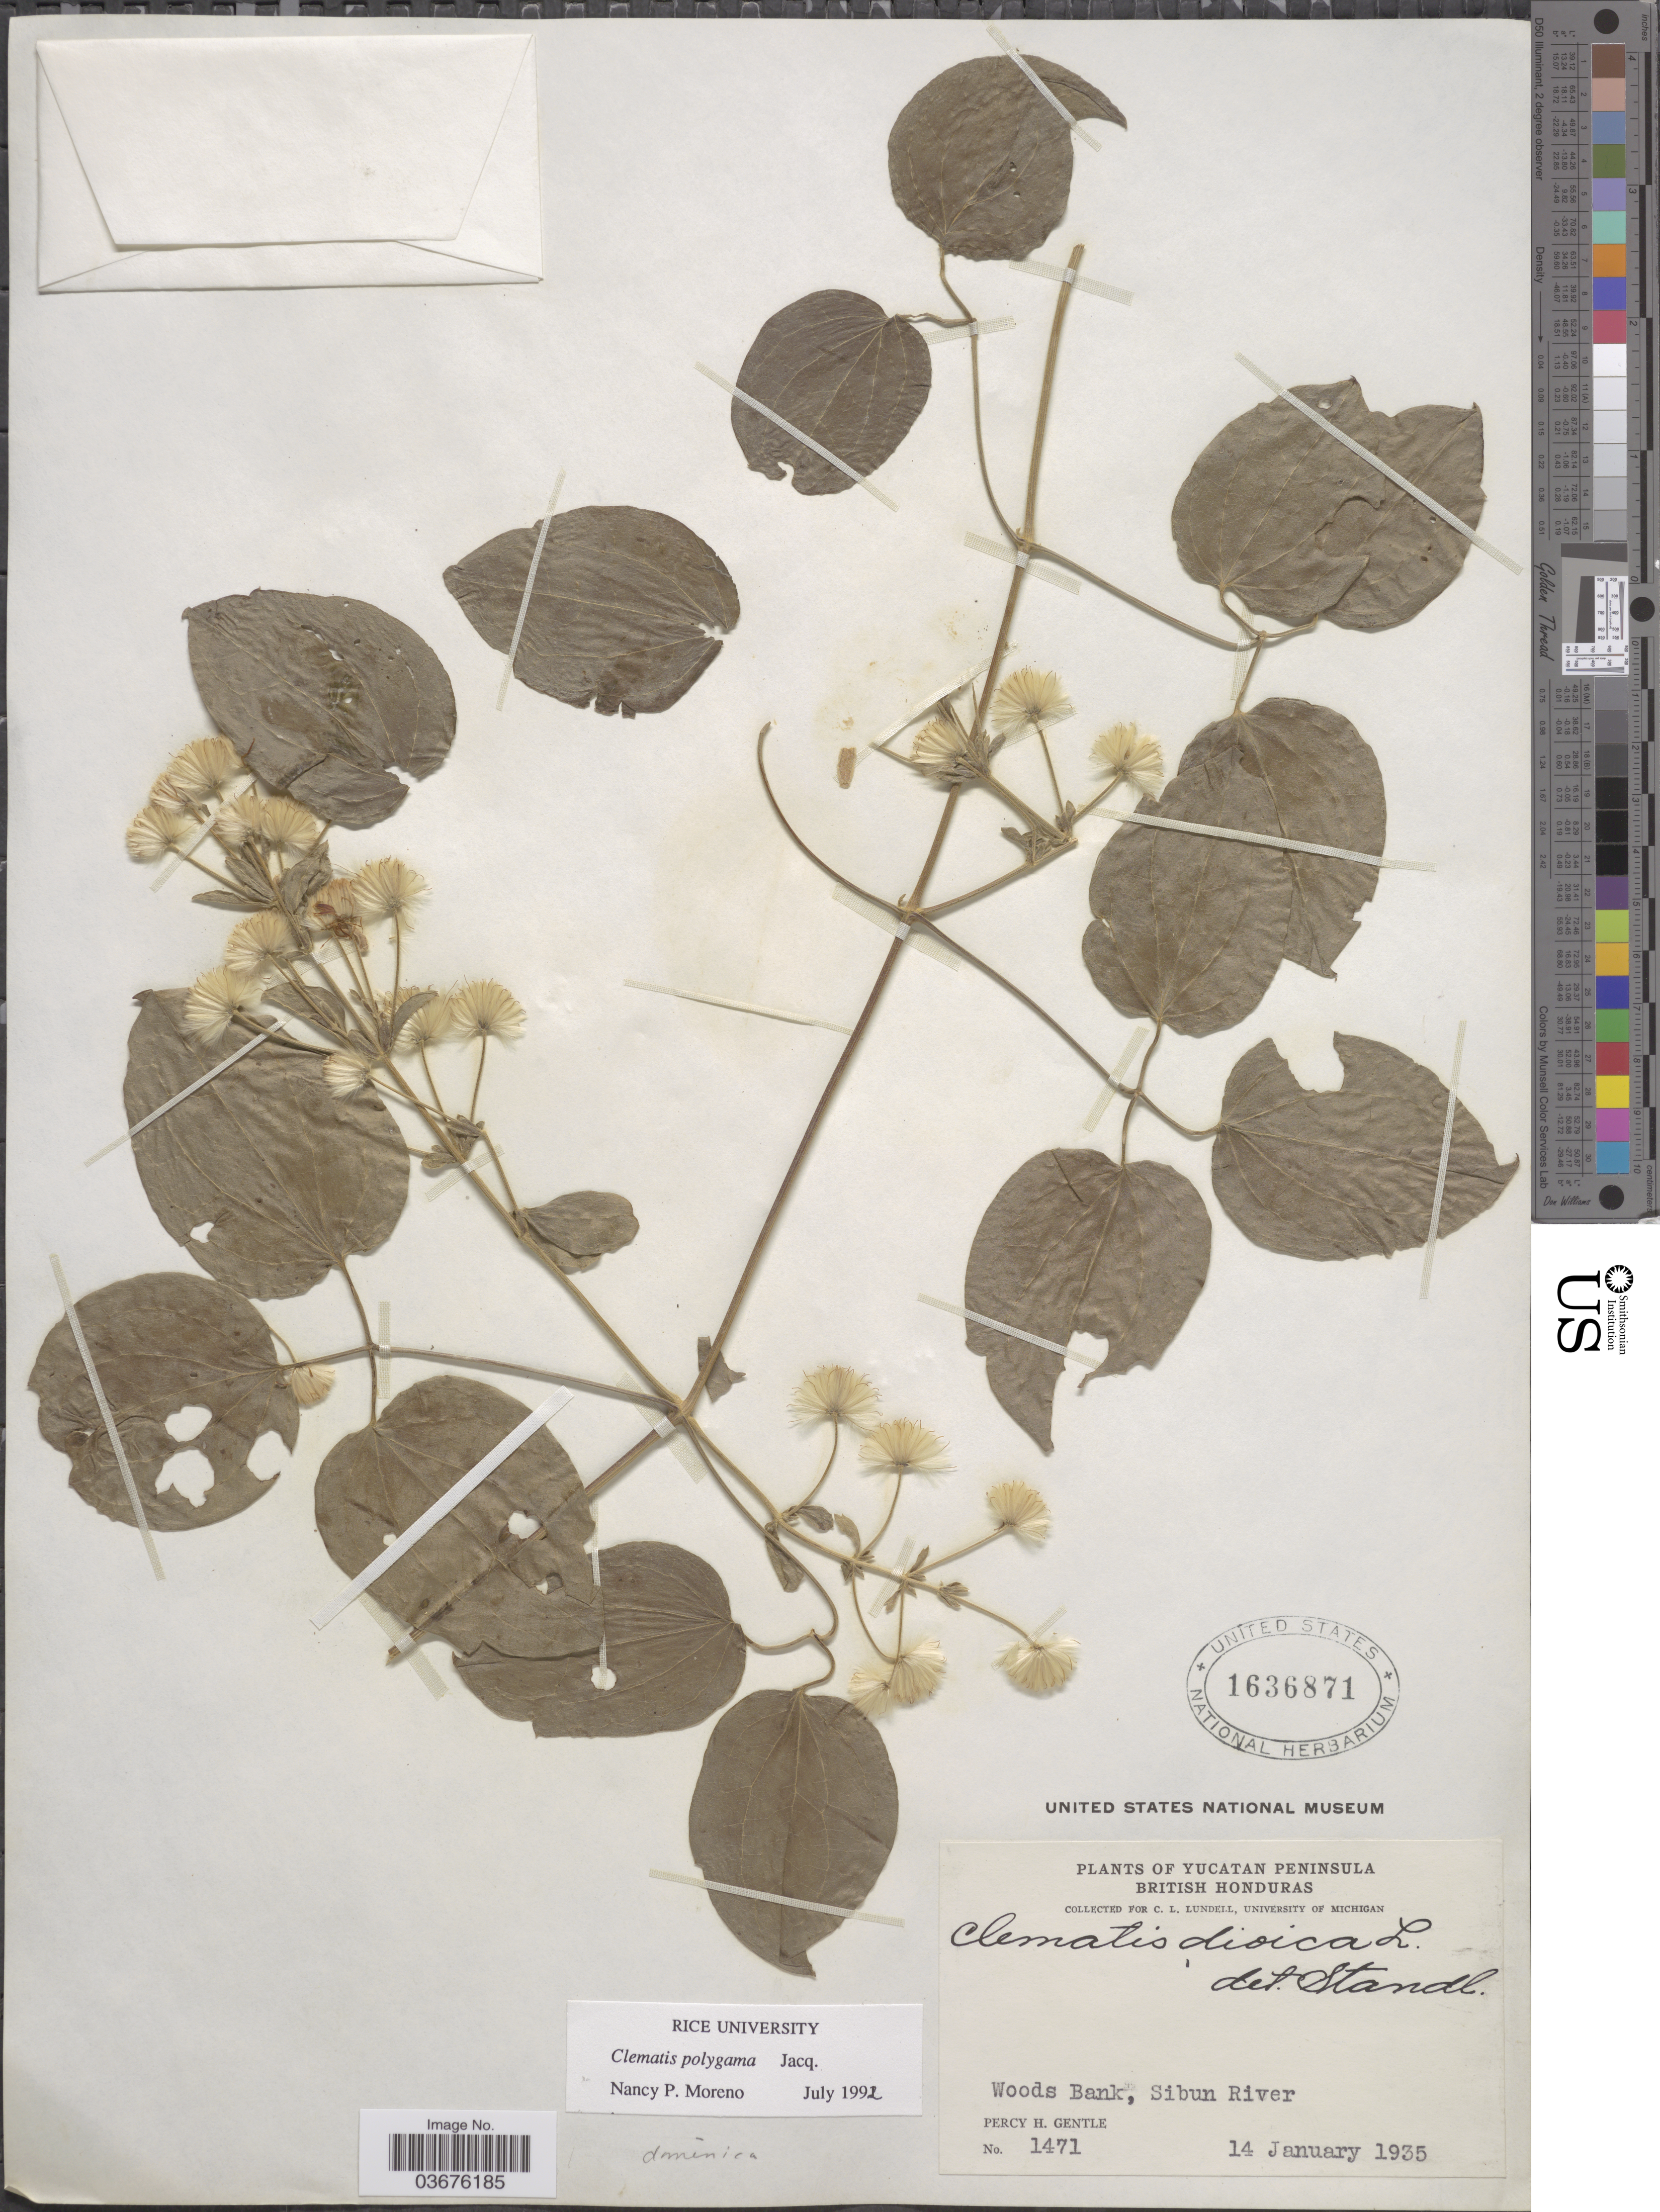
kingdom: Plantae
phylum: Tracheophyta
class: Magnoliopsida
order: Ranunculales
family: Ranunculaceae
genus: Clematis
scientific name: Clematis polygama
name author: Jacq.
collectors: P. H. Gentle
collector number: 1471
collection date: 1935-01-14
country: Belize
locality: Yucatan Peninsula, British Honduras. Woods Bank, Sibun River.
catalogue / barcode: US 1636871